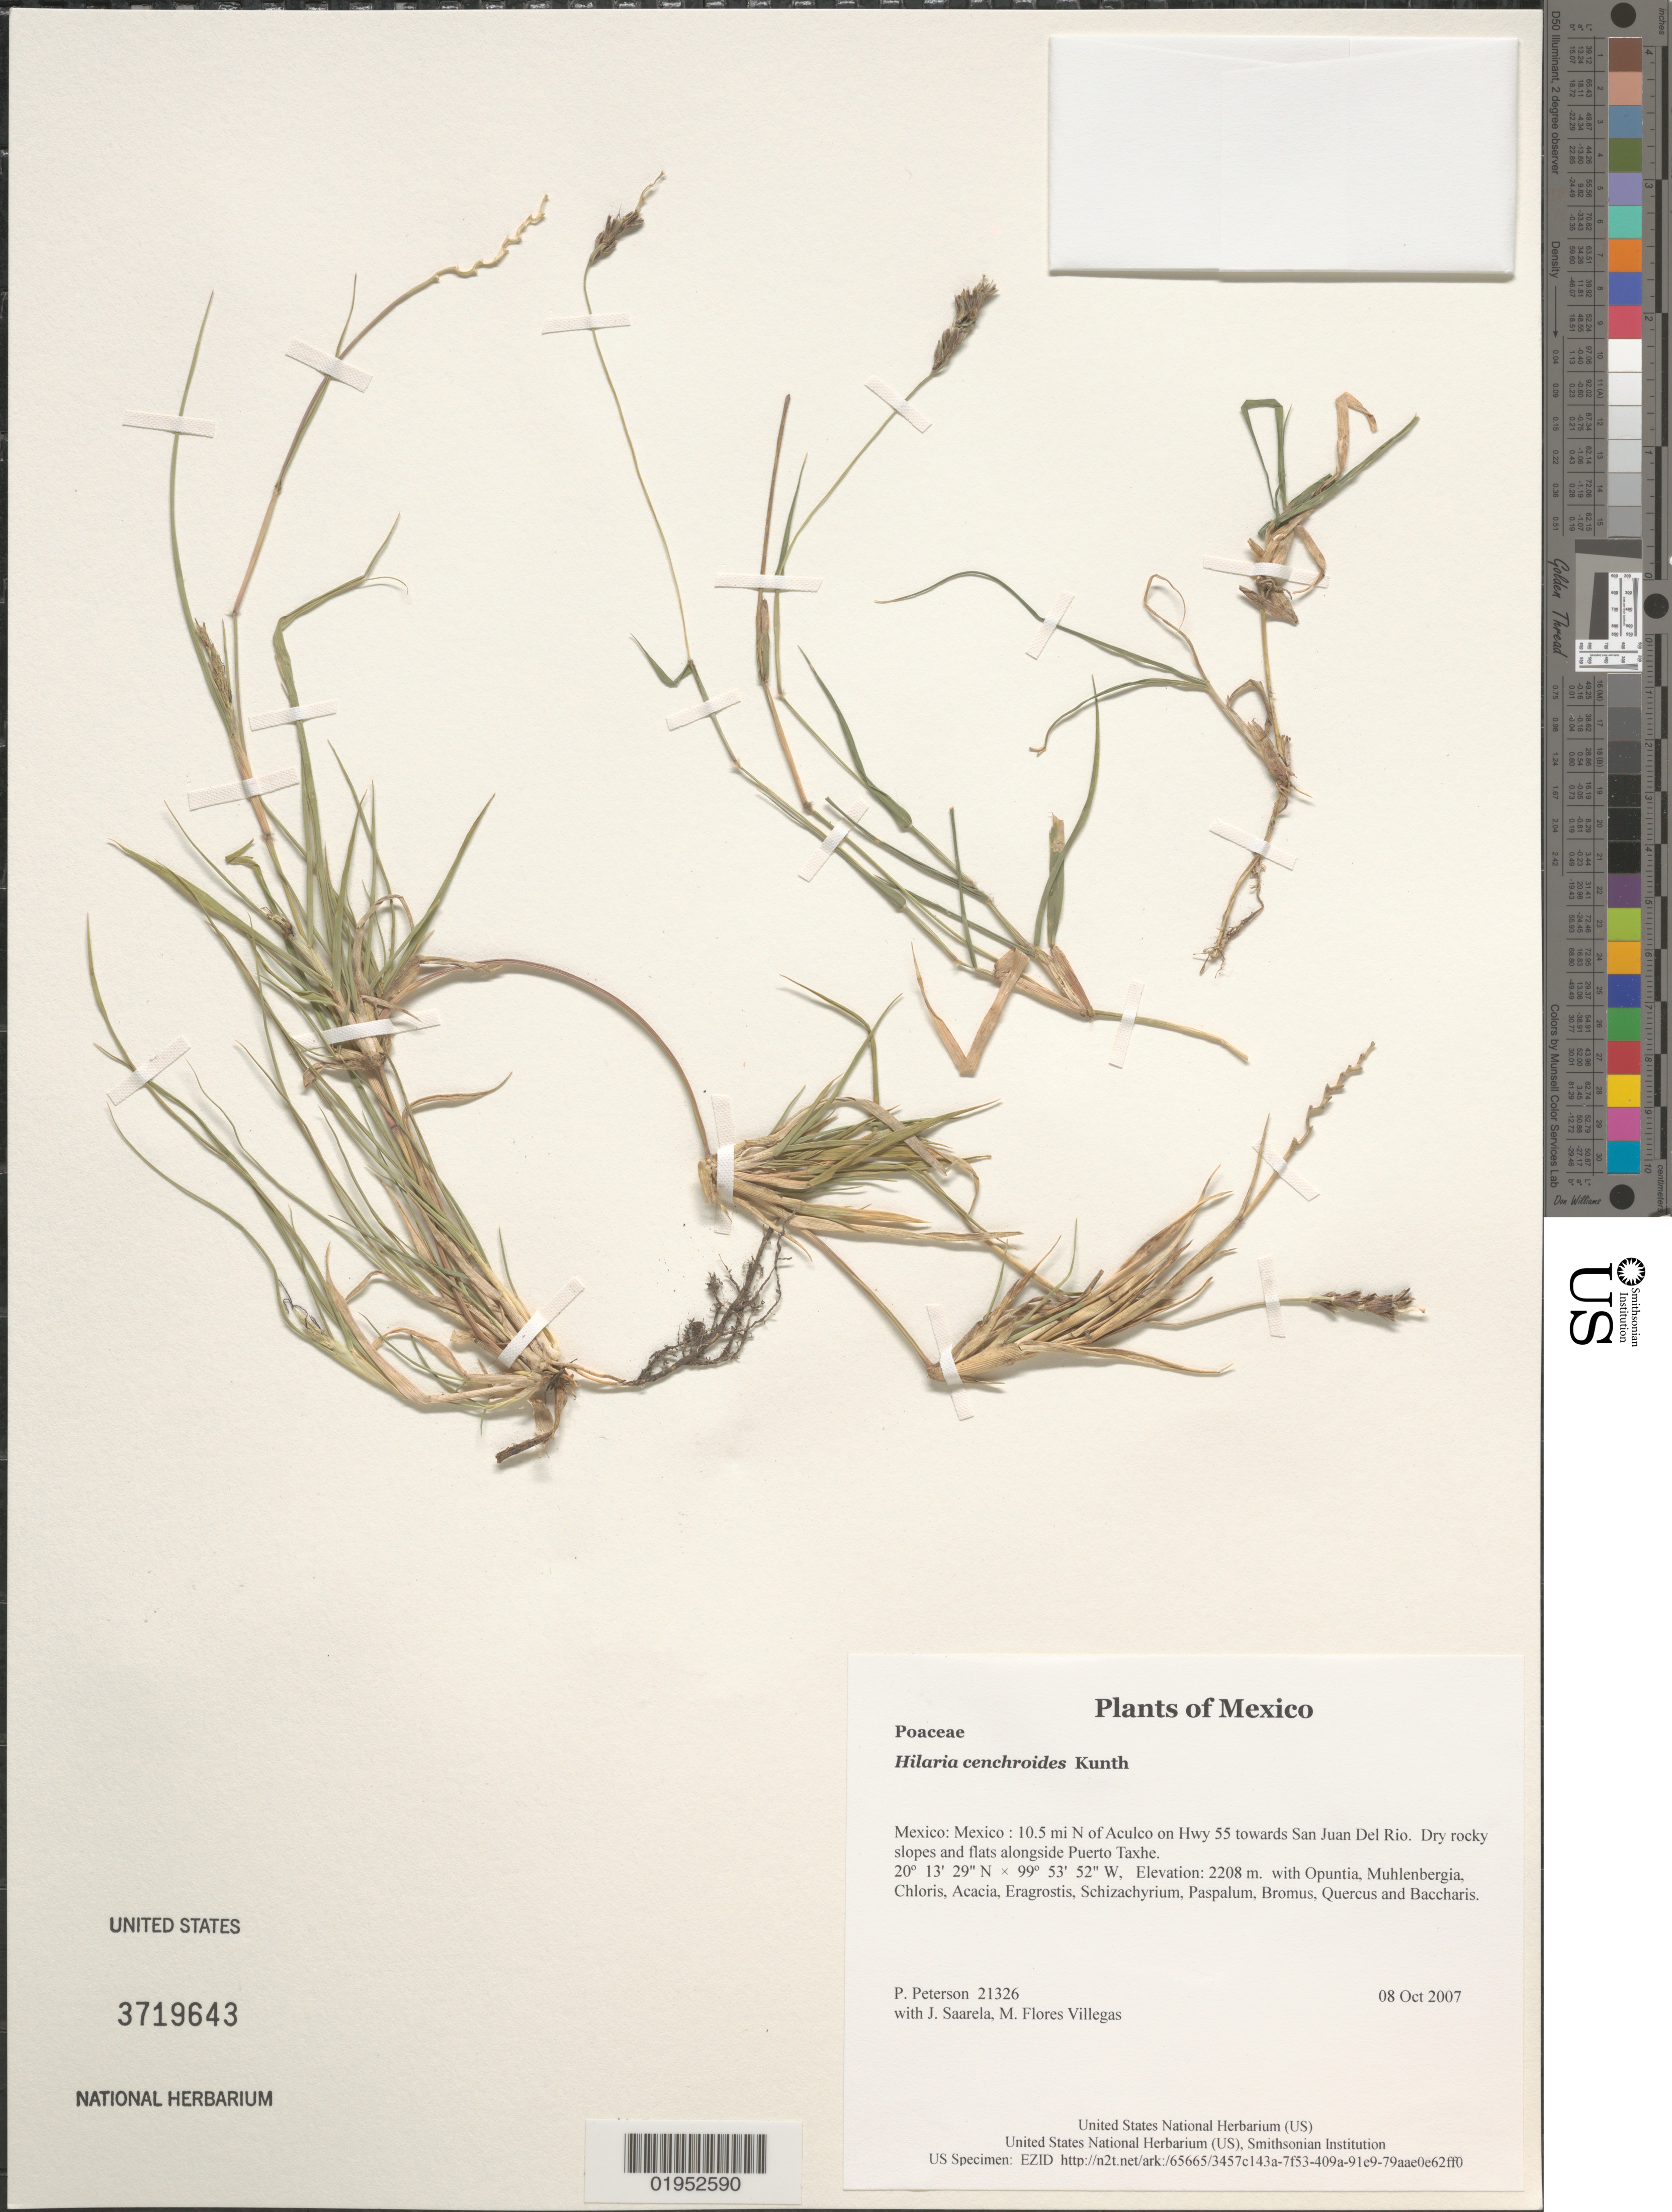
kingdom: Plantae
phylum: Tracheophyta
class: Liliopsida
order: Poales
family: Poaceae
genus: Hilaria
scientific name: Hilaria cenchroides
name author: Kunth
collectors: P. M. Peterson, J. Saarela & M. Flores Villegas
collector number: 21326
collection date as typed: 08 Oct 2007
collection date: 2007-10-08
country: Mexico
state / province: México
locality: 10.5 mi N of Aculco on Hwy 55 towards San Juan Del Rio. Dry rocky slopes and flats alongside Puerto Taxhe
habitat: with Opuntia, Muhlenbergia, Chloris, Acacia, Eragrostis, Schizachyrium, Paspalum, Bromus, Quercus and Baccharis.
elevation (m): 2208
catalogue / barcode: US 3719643